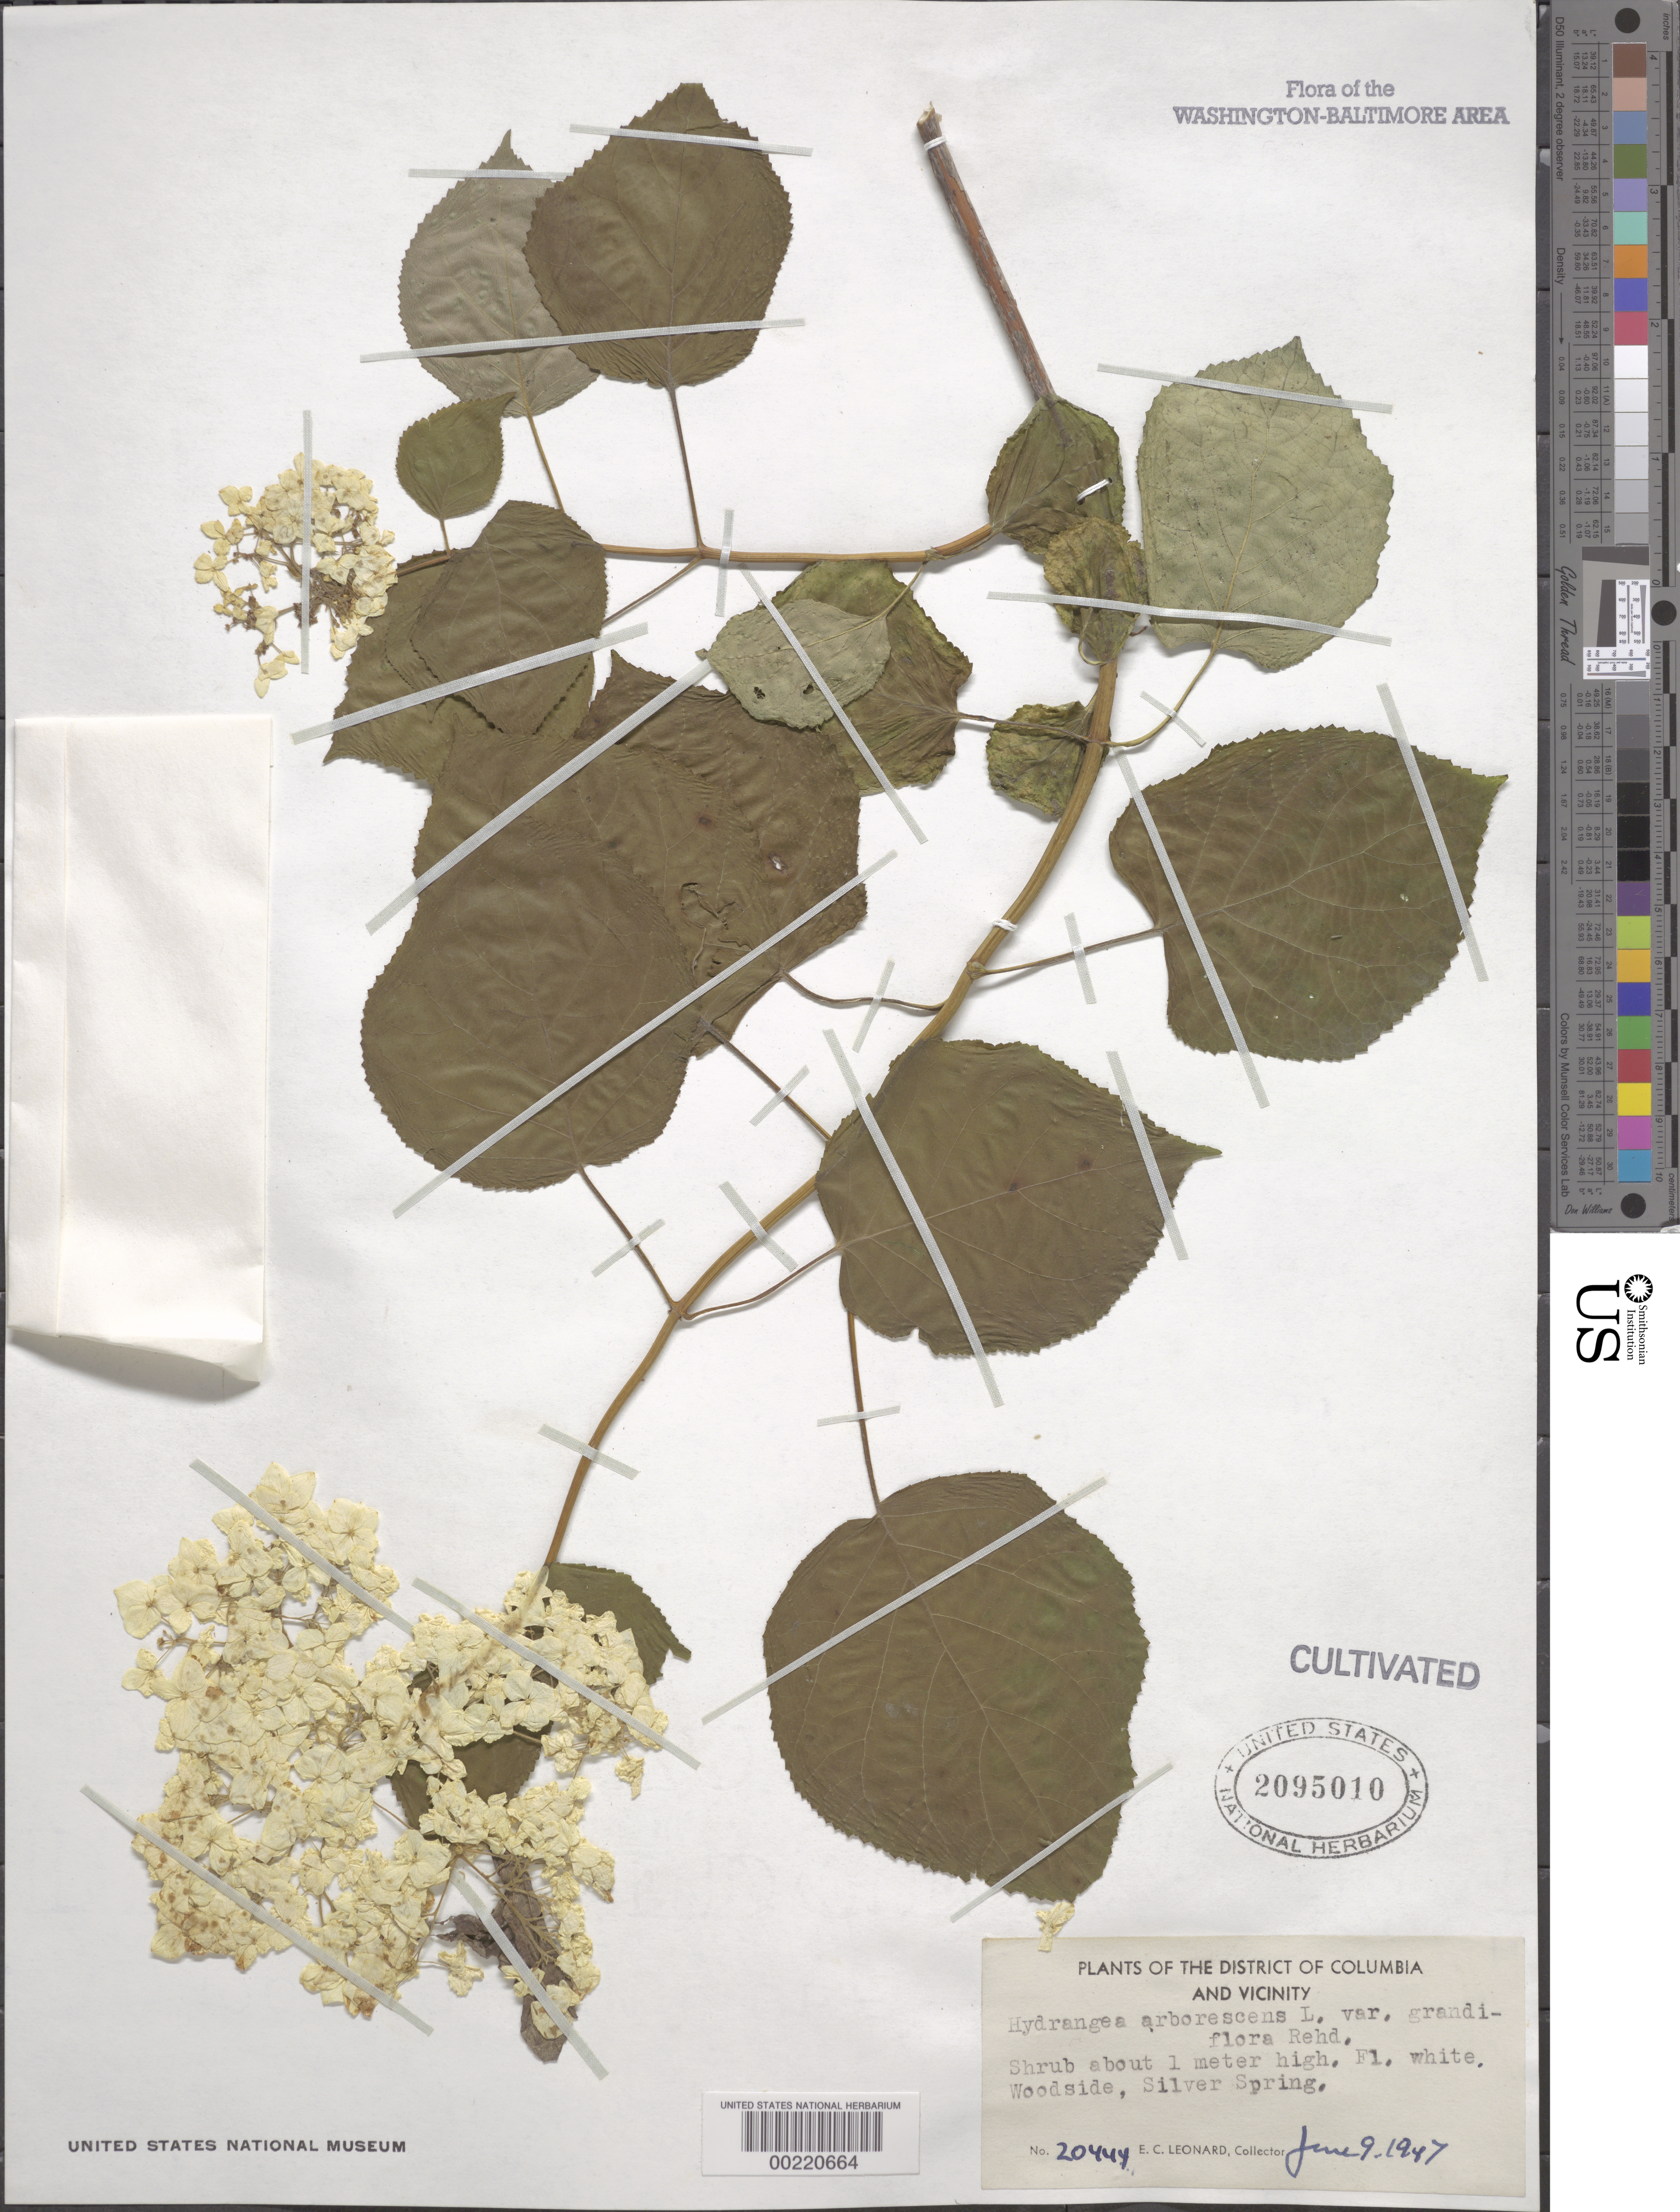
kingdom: Plantae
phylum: Tracheophyta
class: Magnoliopsida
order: Cornales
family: Hydrangeaceae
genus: Hydrangea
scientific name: Hydrangea arborescens var. grandiflora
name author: Rehder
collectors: E. C. Leonard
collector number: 20444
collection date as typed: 09 Jun 1947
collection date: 1947-06-09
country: United States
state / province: Maryland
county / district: Montgomery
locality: Silver Spring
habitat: Woodside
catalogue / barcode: US 2095010